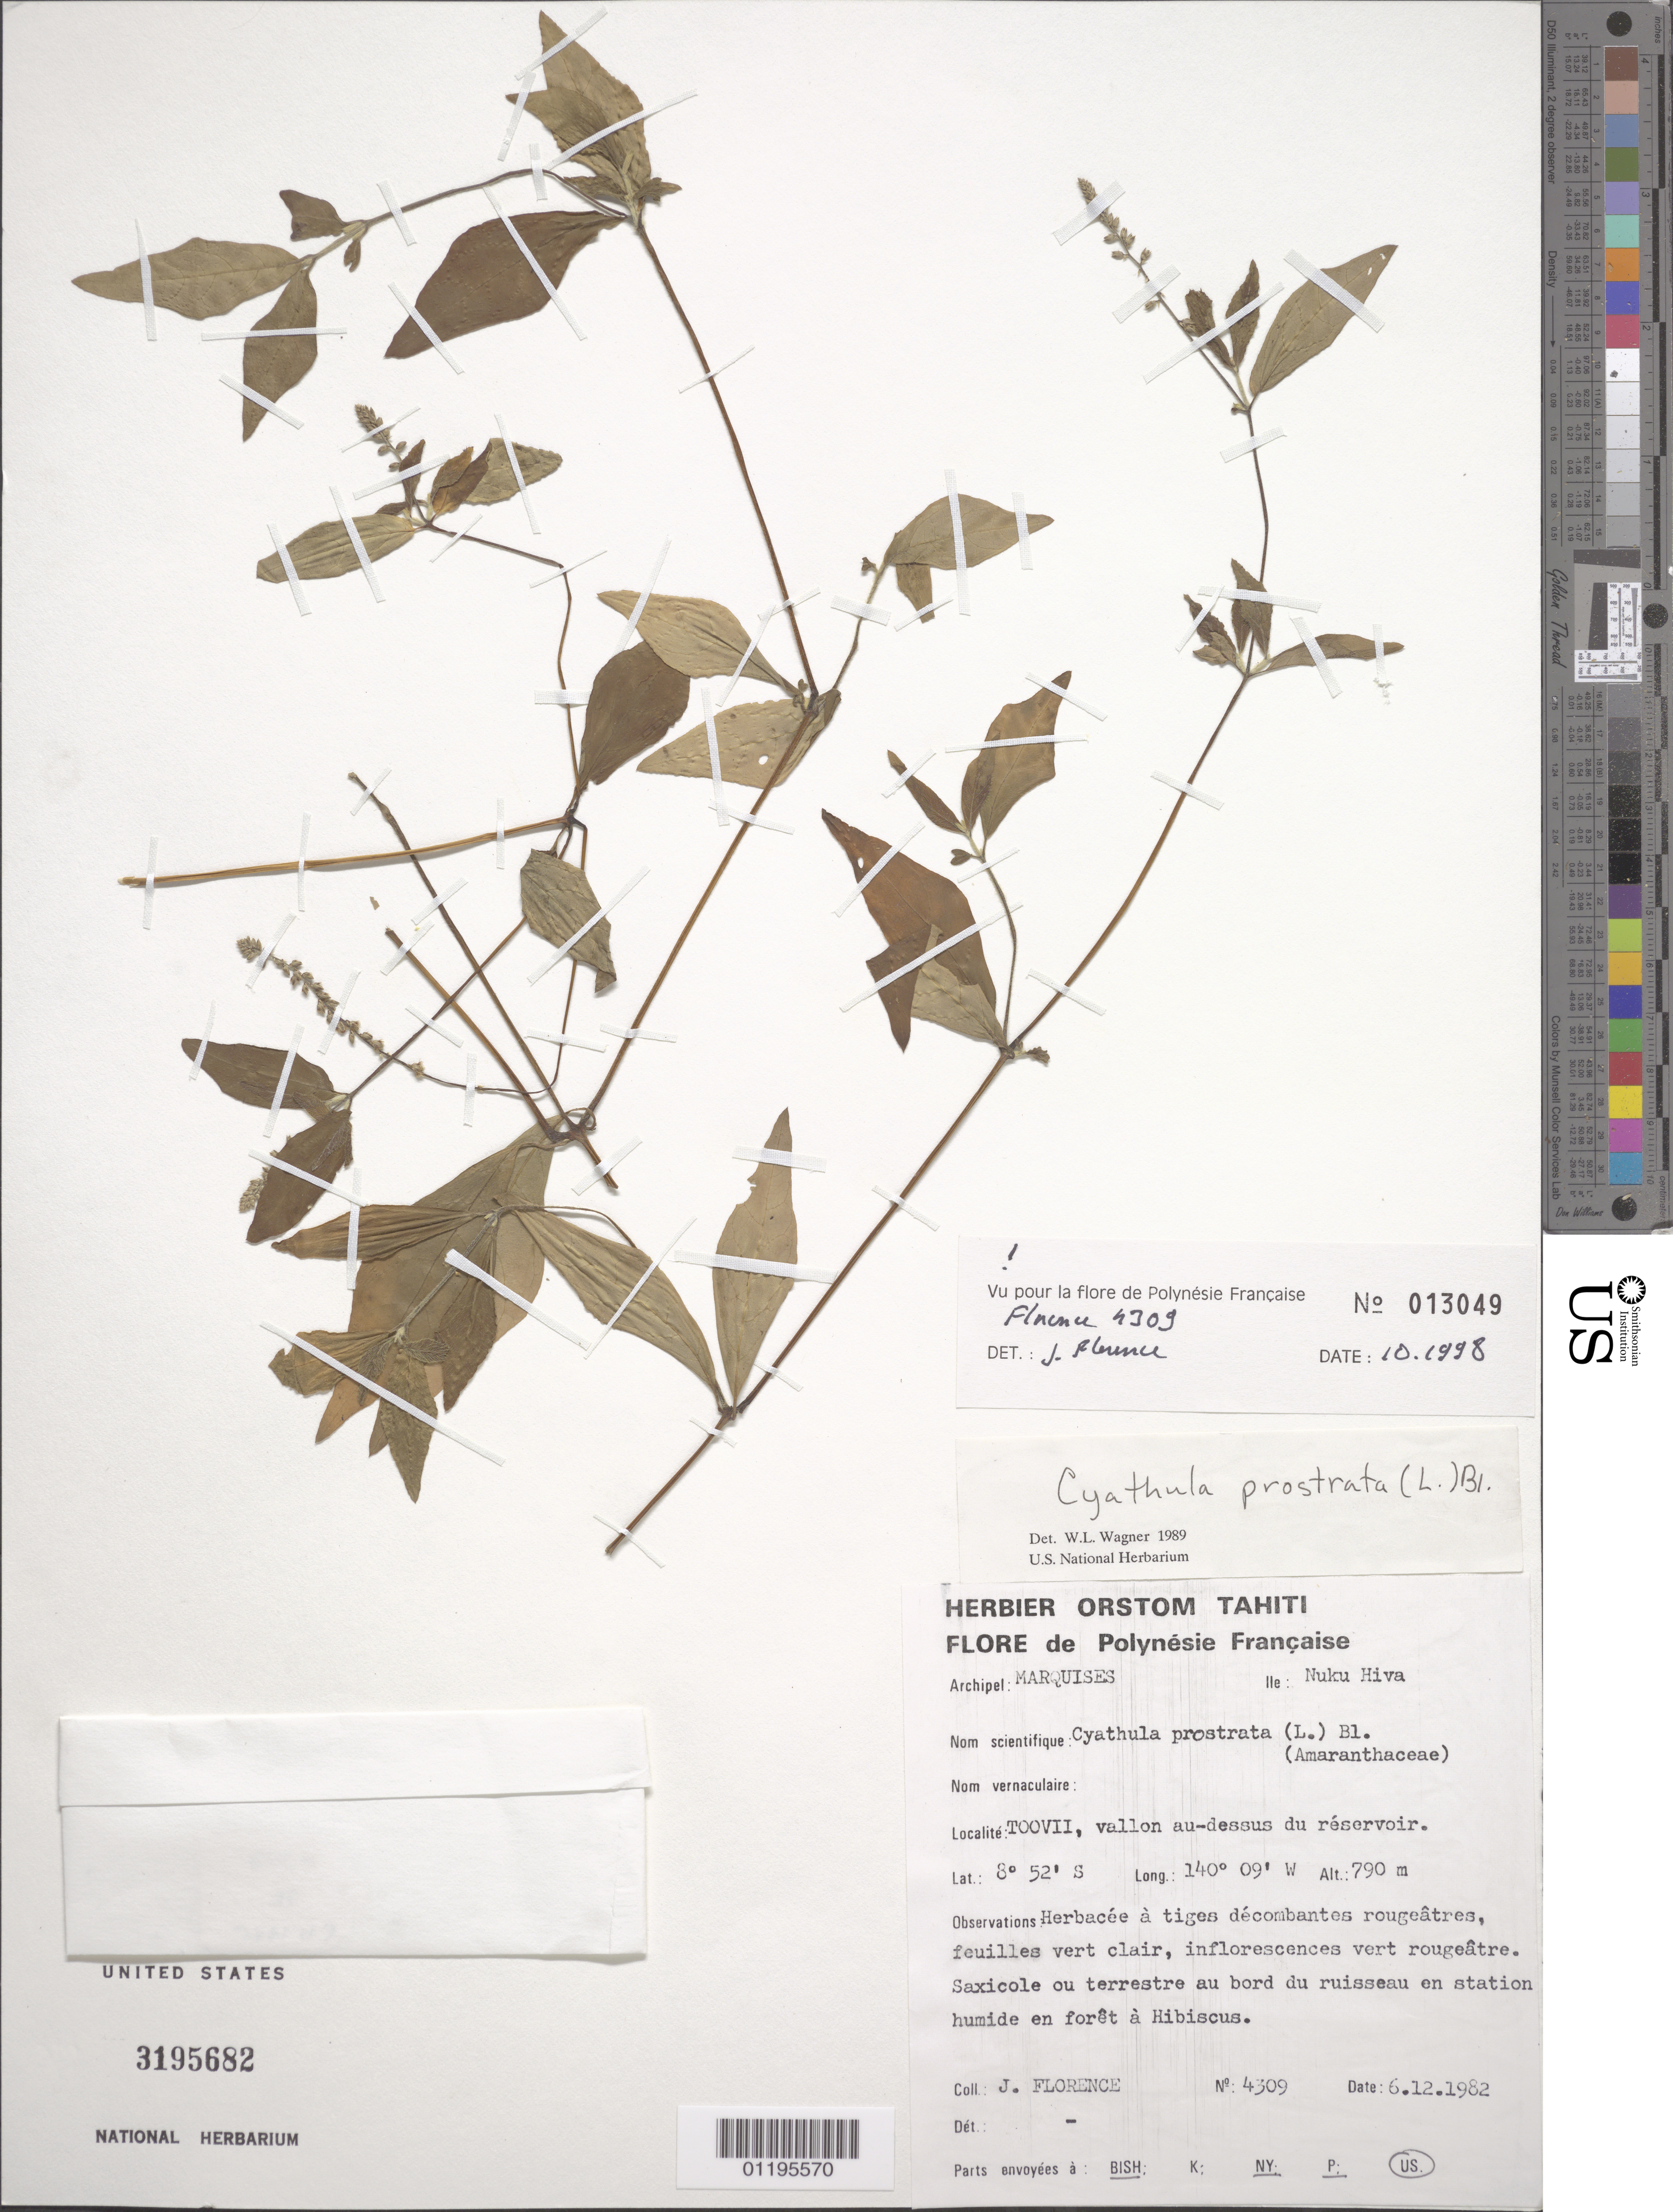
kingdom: Plantae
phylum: Tracheophyta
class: Magnoliopsida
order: Caryophyllales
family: Amaranthaceae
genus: Cyathula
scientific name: Cyathula prostrata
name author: (L.) Blume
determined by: Wagner, W. L., (BOT), Smithsonian Institution - National Museum of Natural History (UNITED STATES)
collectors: J. Florence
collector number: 4309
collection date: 1982-12-06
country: French Polynesia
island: Nuku Hiva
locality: Toovii, vallon au-dessus du réservoir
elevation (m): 790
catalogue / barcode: US 3195682